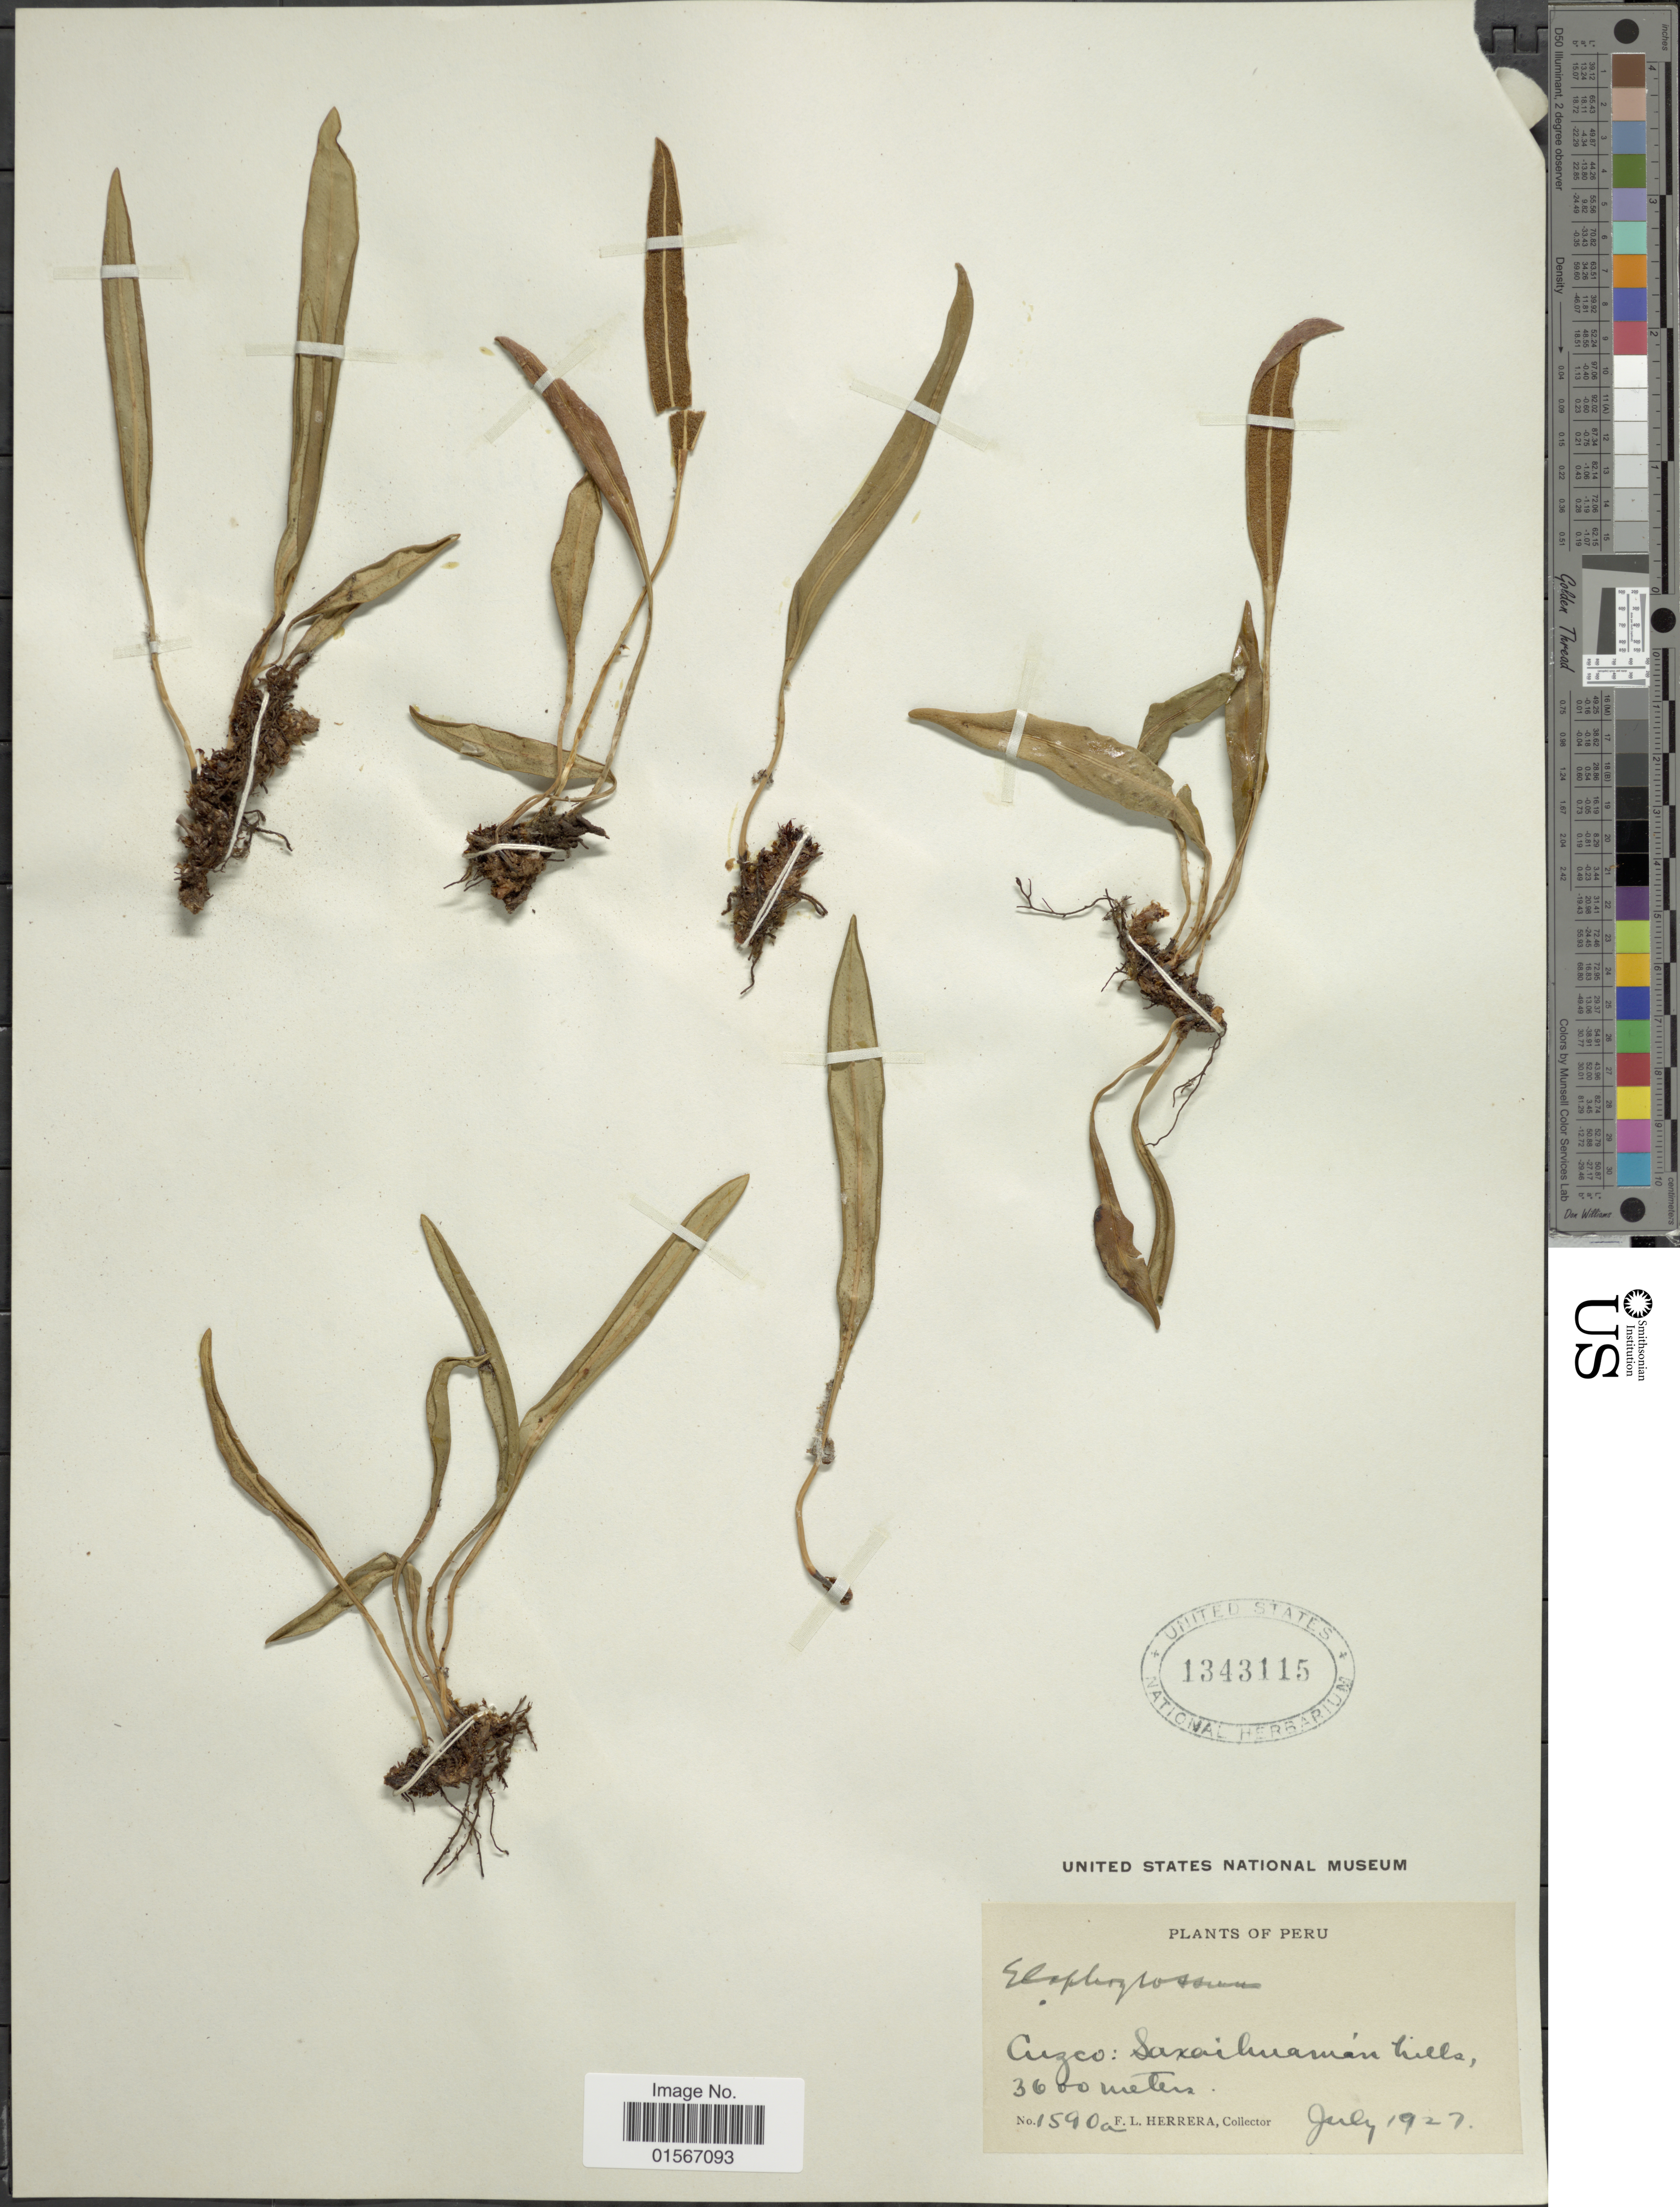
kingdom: Plantae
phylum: Tracheophyta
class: Polypodiopsida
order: Polypodiales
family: Dryopteridaceae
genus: Elaphoglossum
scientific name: Elaphoglossum minutum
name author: (Pohl ex Fée) T. Moore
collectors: F. L. Herrera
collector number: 1590a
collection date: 1927-07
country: Peru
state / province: Cusco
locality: Cuzco: Saxaihuamán hills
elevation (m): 3600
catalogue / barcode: US 1343115